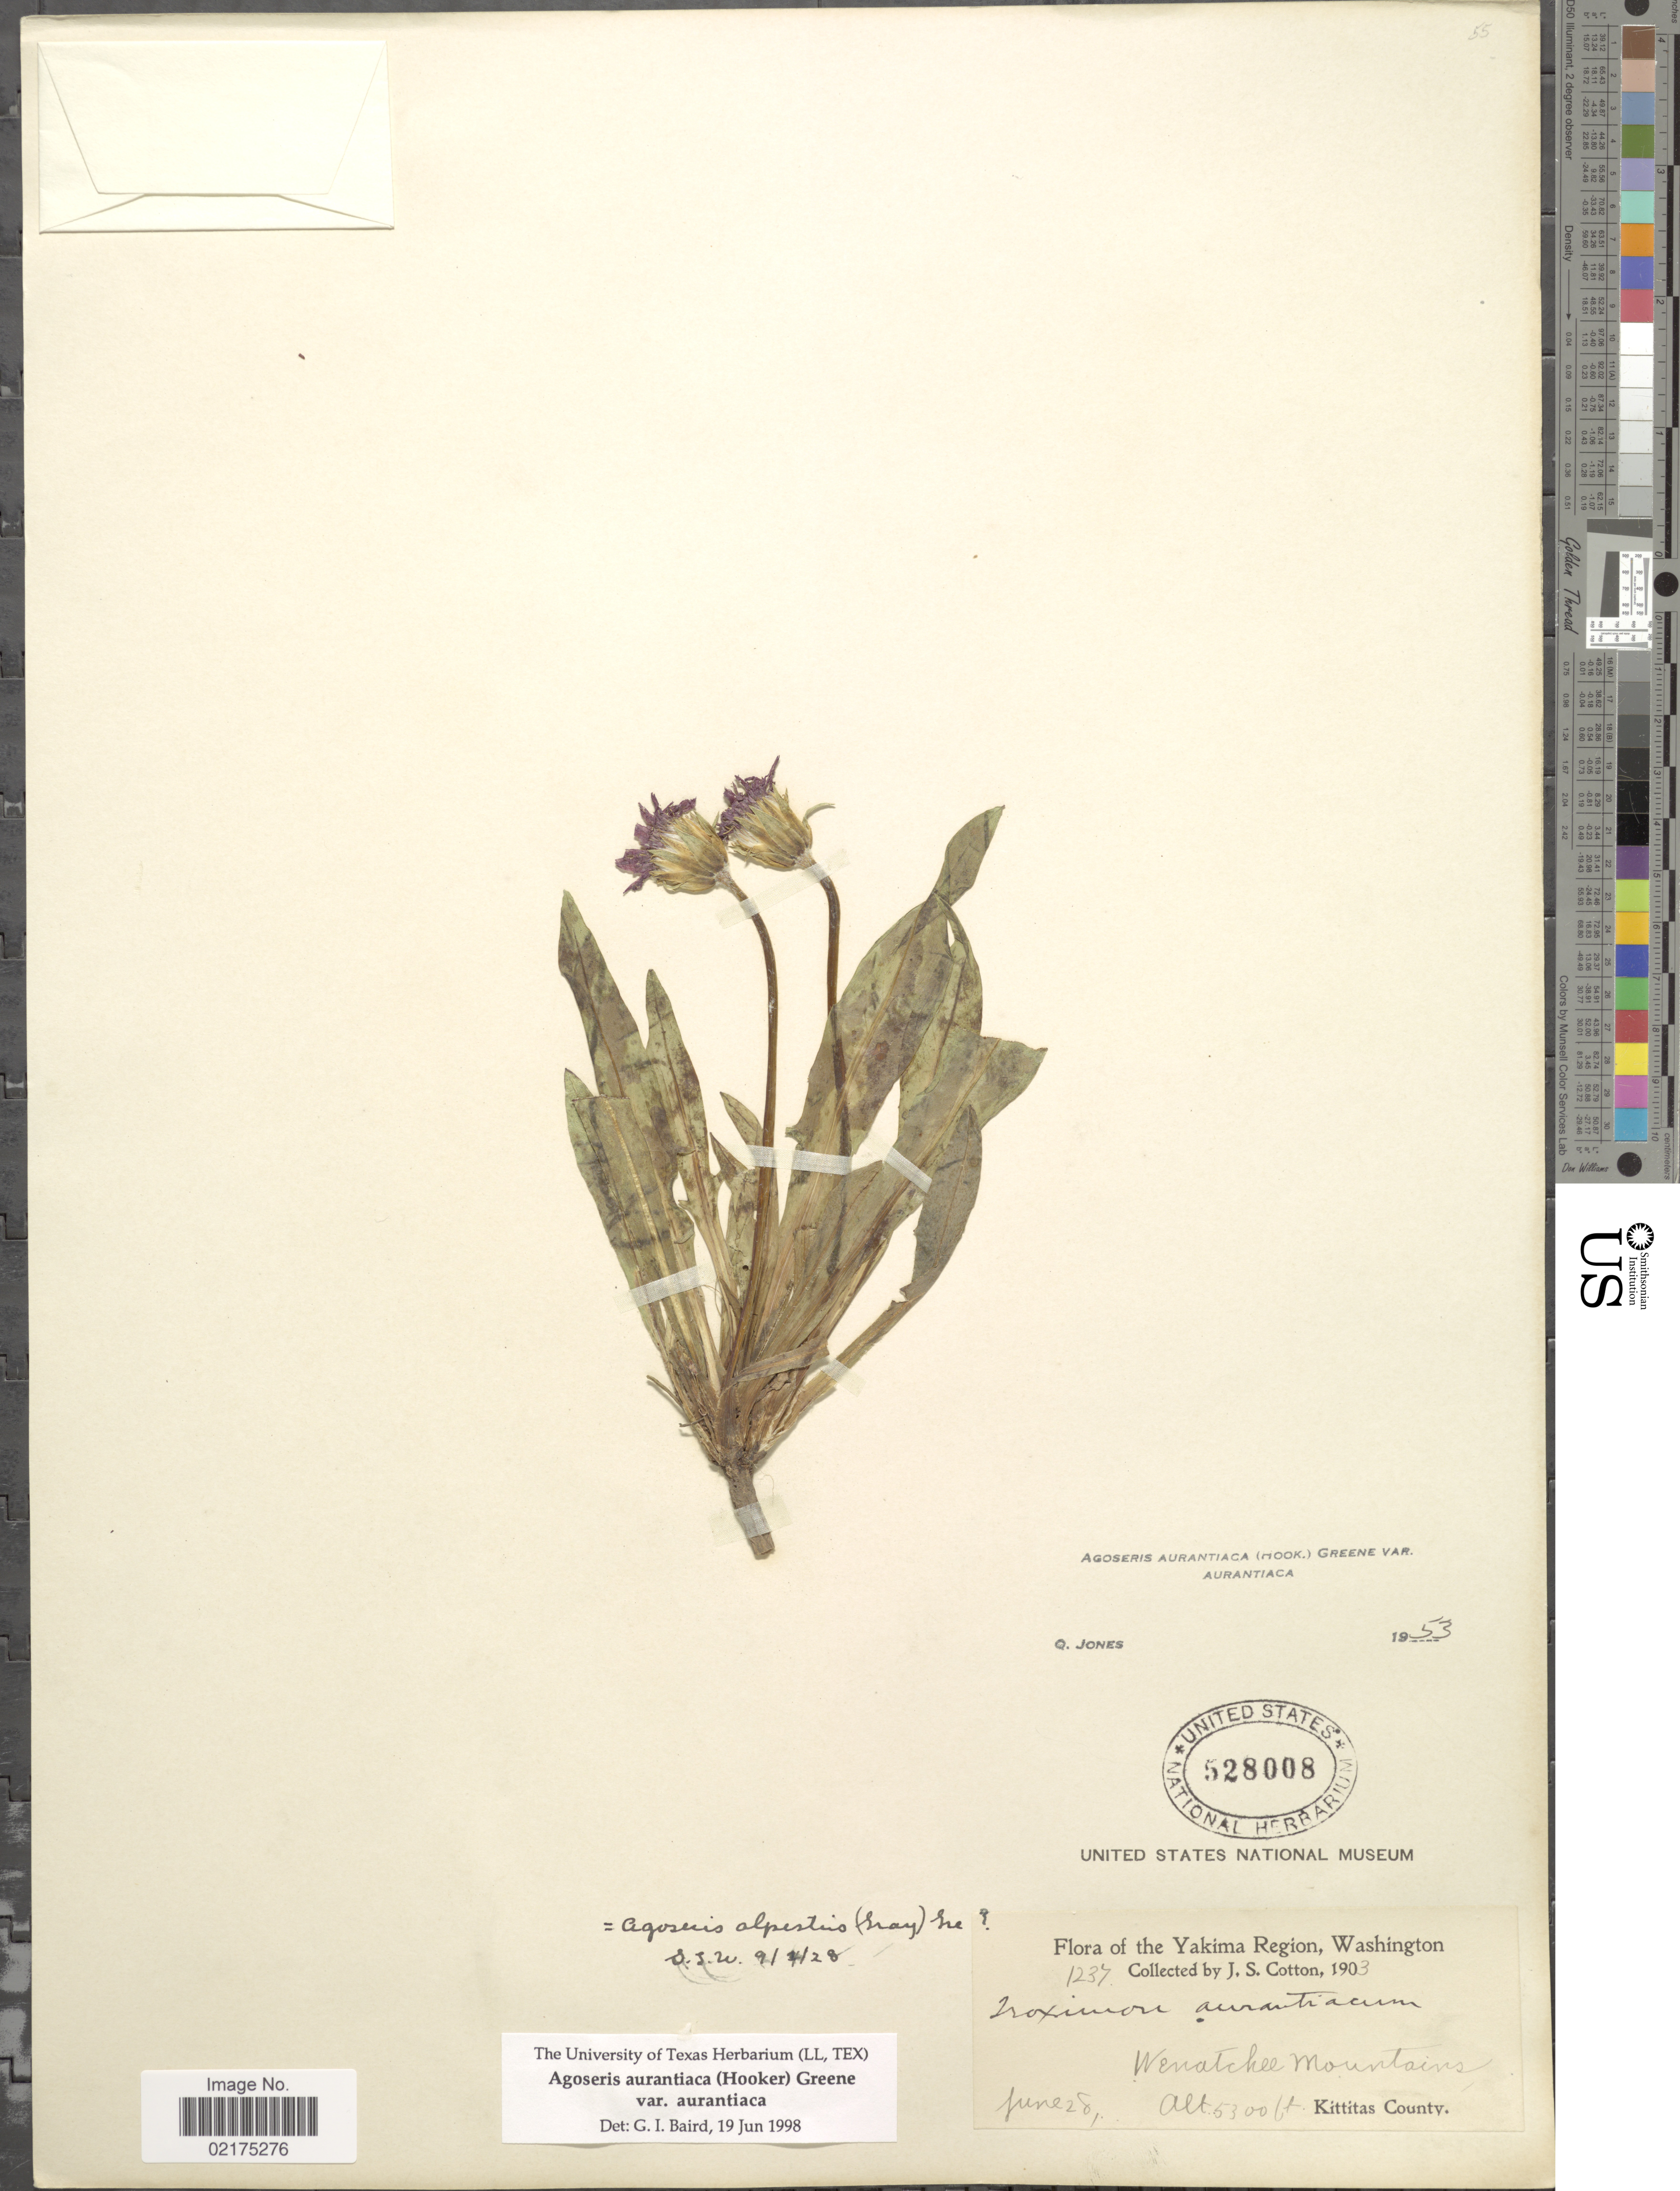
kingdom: Plantae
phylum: Tracheophyta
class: Magnoliopsida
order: Asterales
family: Asteraceae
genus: Agoseris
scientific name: Agoseris aurantiaca var. aurantiaca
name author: (Hook.) Greene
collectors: J. S. Cotton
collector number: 1237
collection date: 1903-06-28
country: United States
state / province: Washington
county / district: Kittitas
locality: Yakima Region, Wenatchee Mountains, Kittitas County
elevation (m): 1615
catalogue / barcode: US 528008